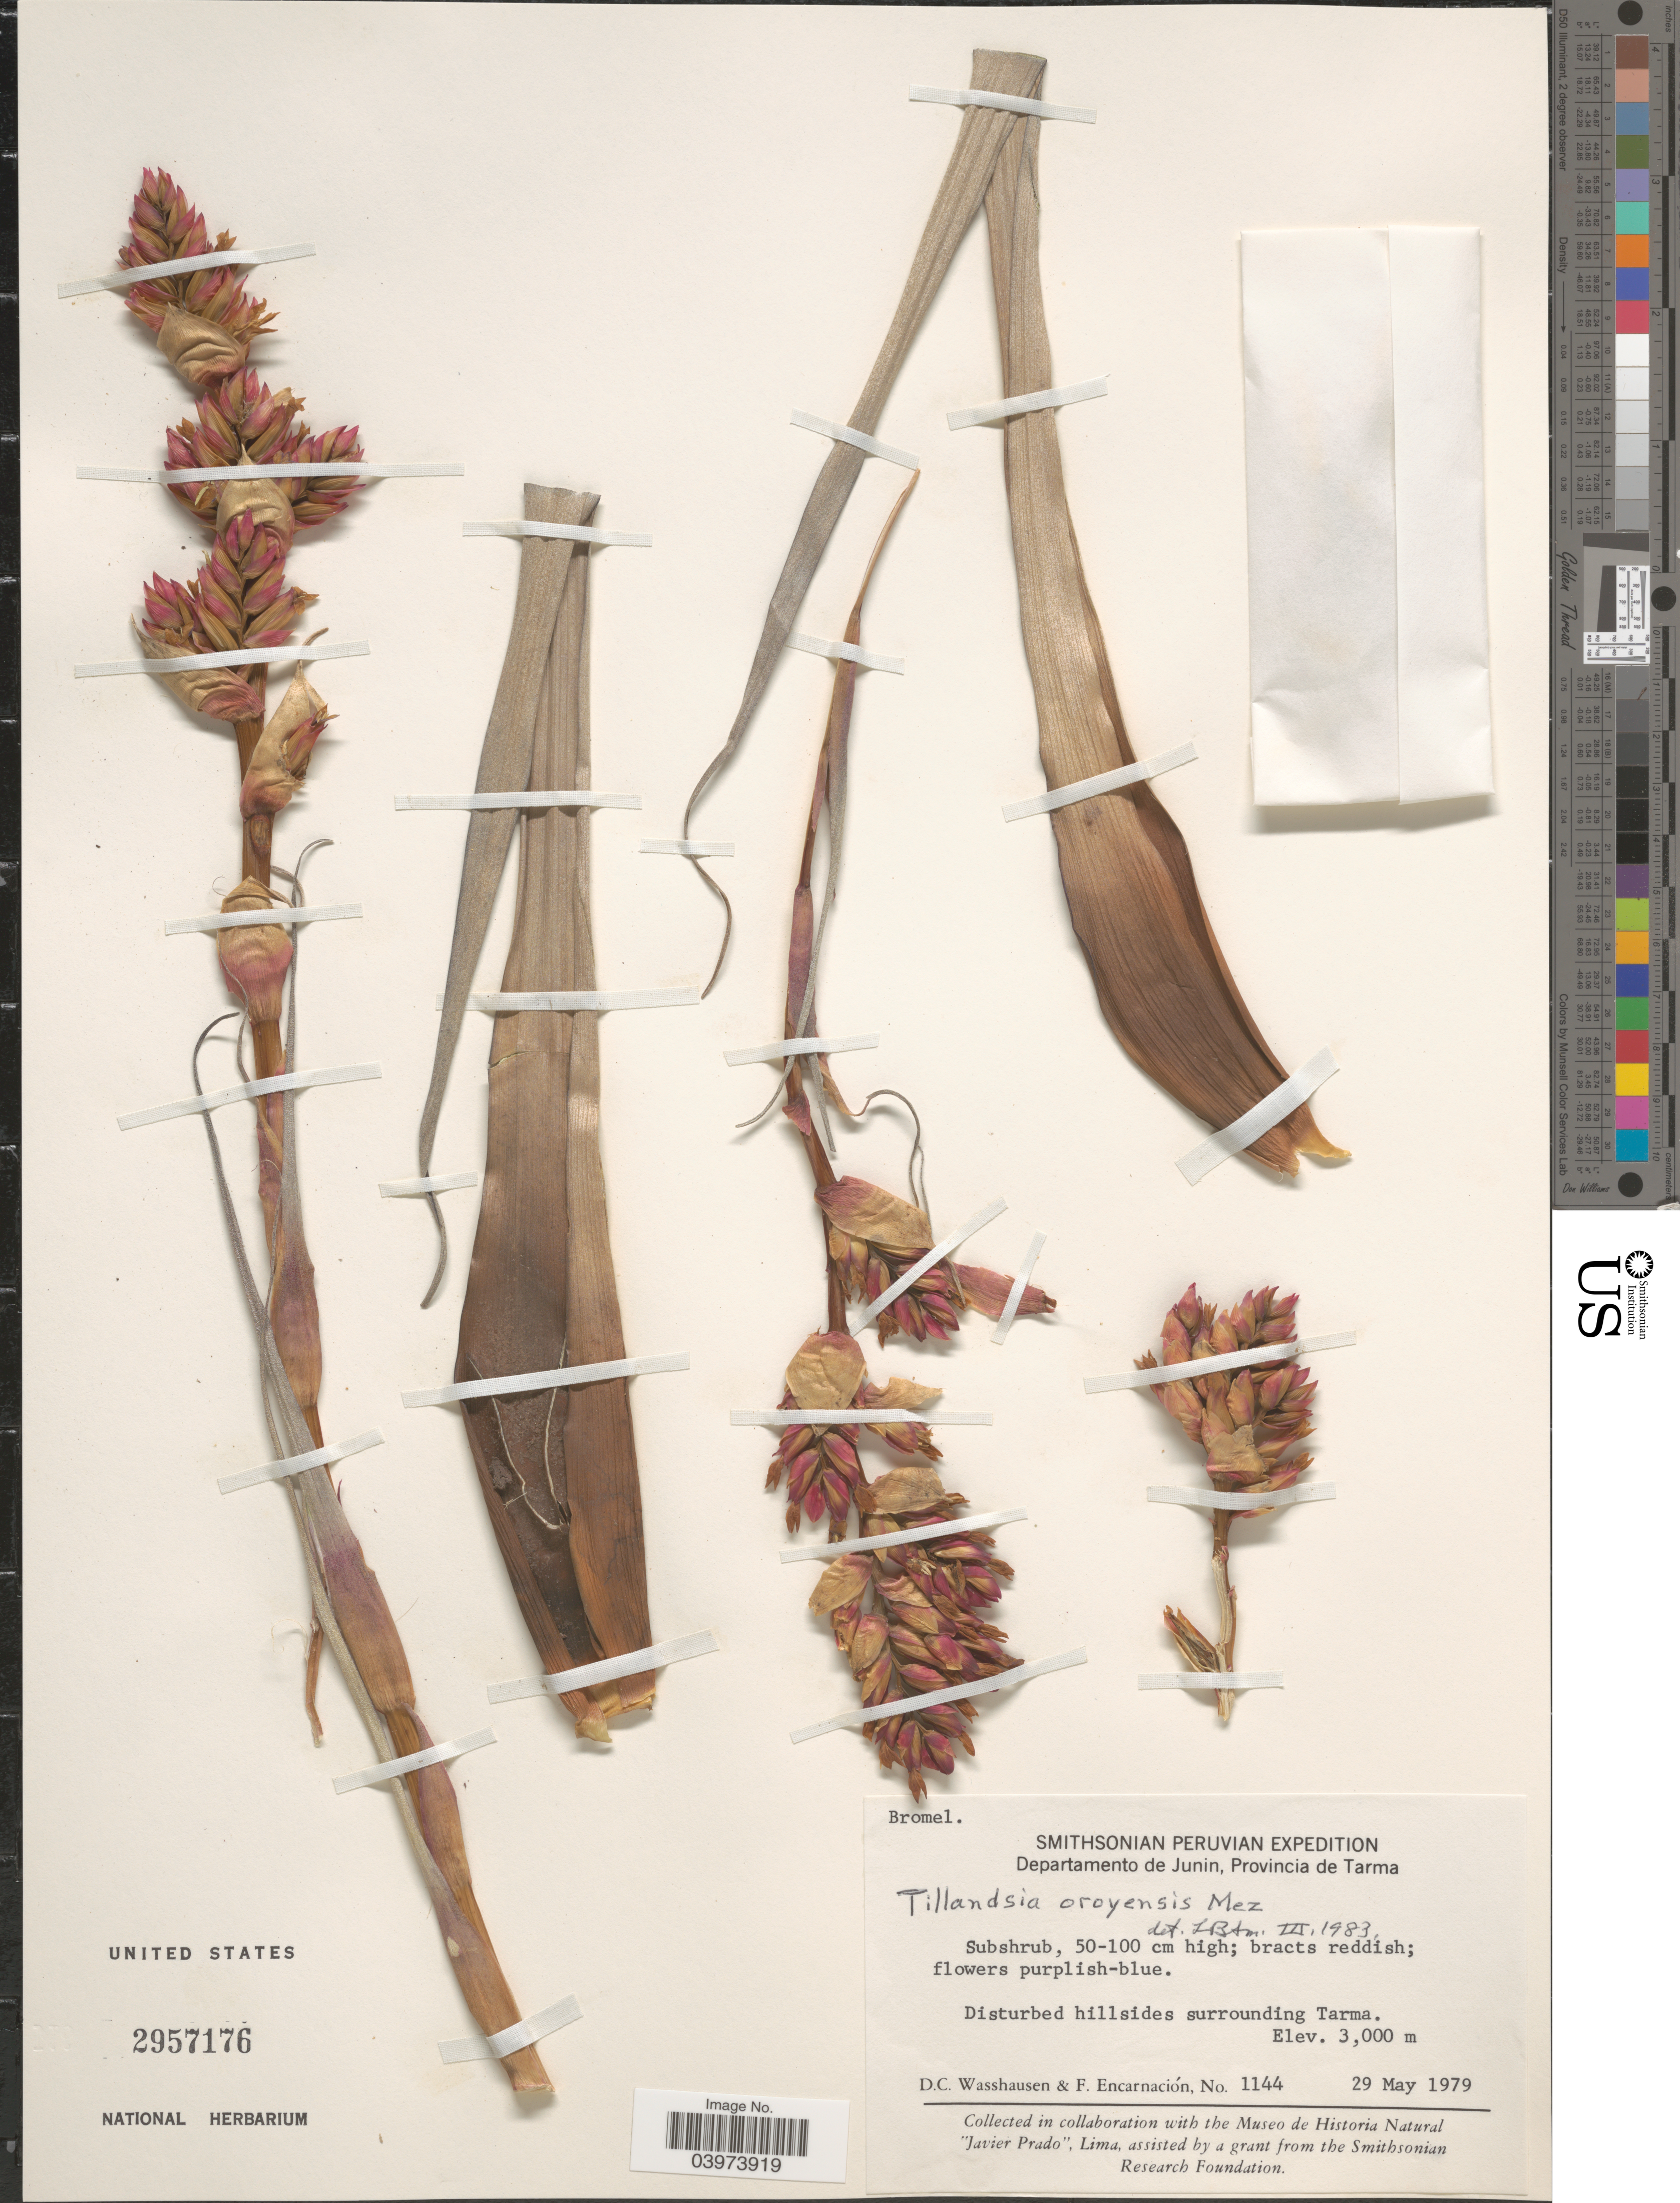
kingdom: Plantae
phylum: Tracheophyta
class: Liliopsida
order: Poales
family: Bromeliaceae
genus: Tillandsia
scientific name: Tillandsia oroyensis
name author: Mez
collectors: D. C. Wasshausen & F. Encarnación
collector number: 1144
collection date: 1979-05-29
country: Peru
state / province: Junín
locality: Smithsonian Peruvian Expedition. Departamento de Junin, Provincia de Tarma. Disturbed hillsides surrounding Tarma.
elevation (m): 3000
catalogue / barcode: US 2957176